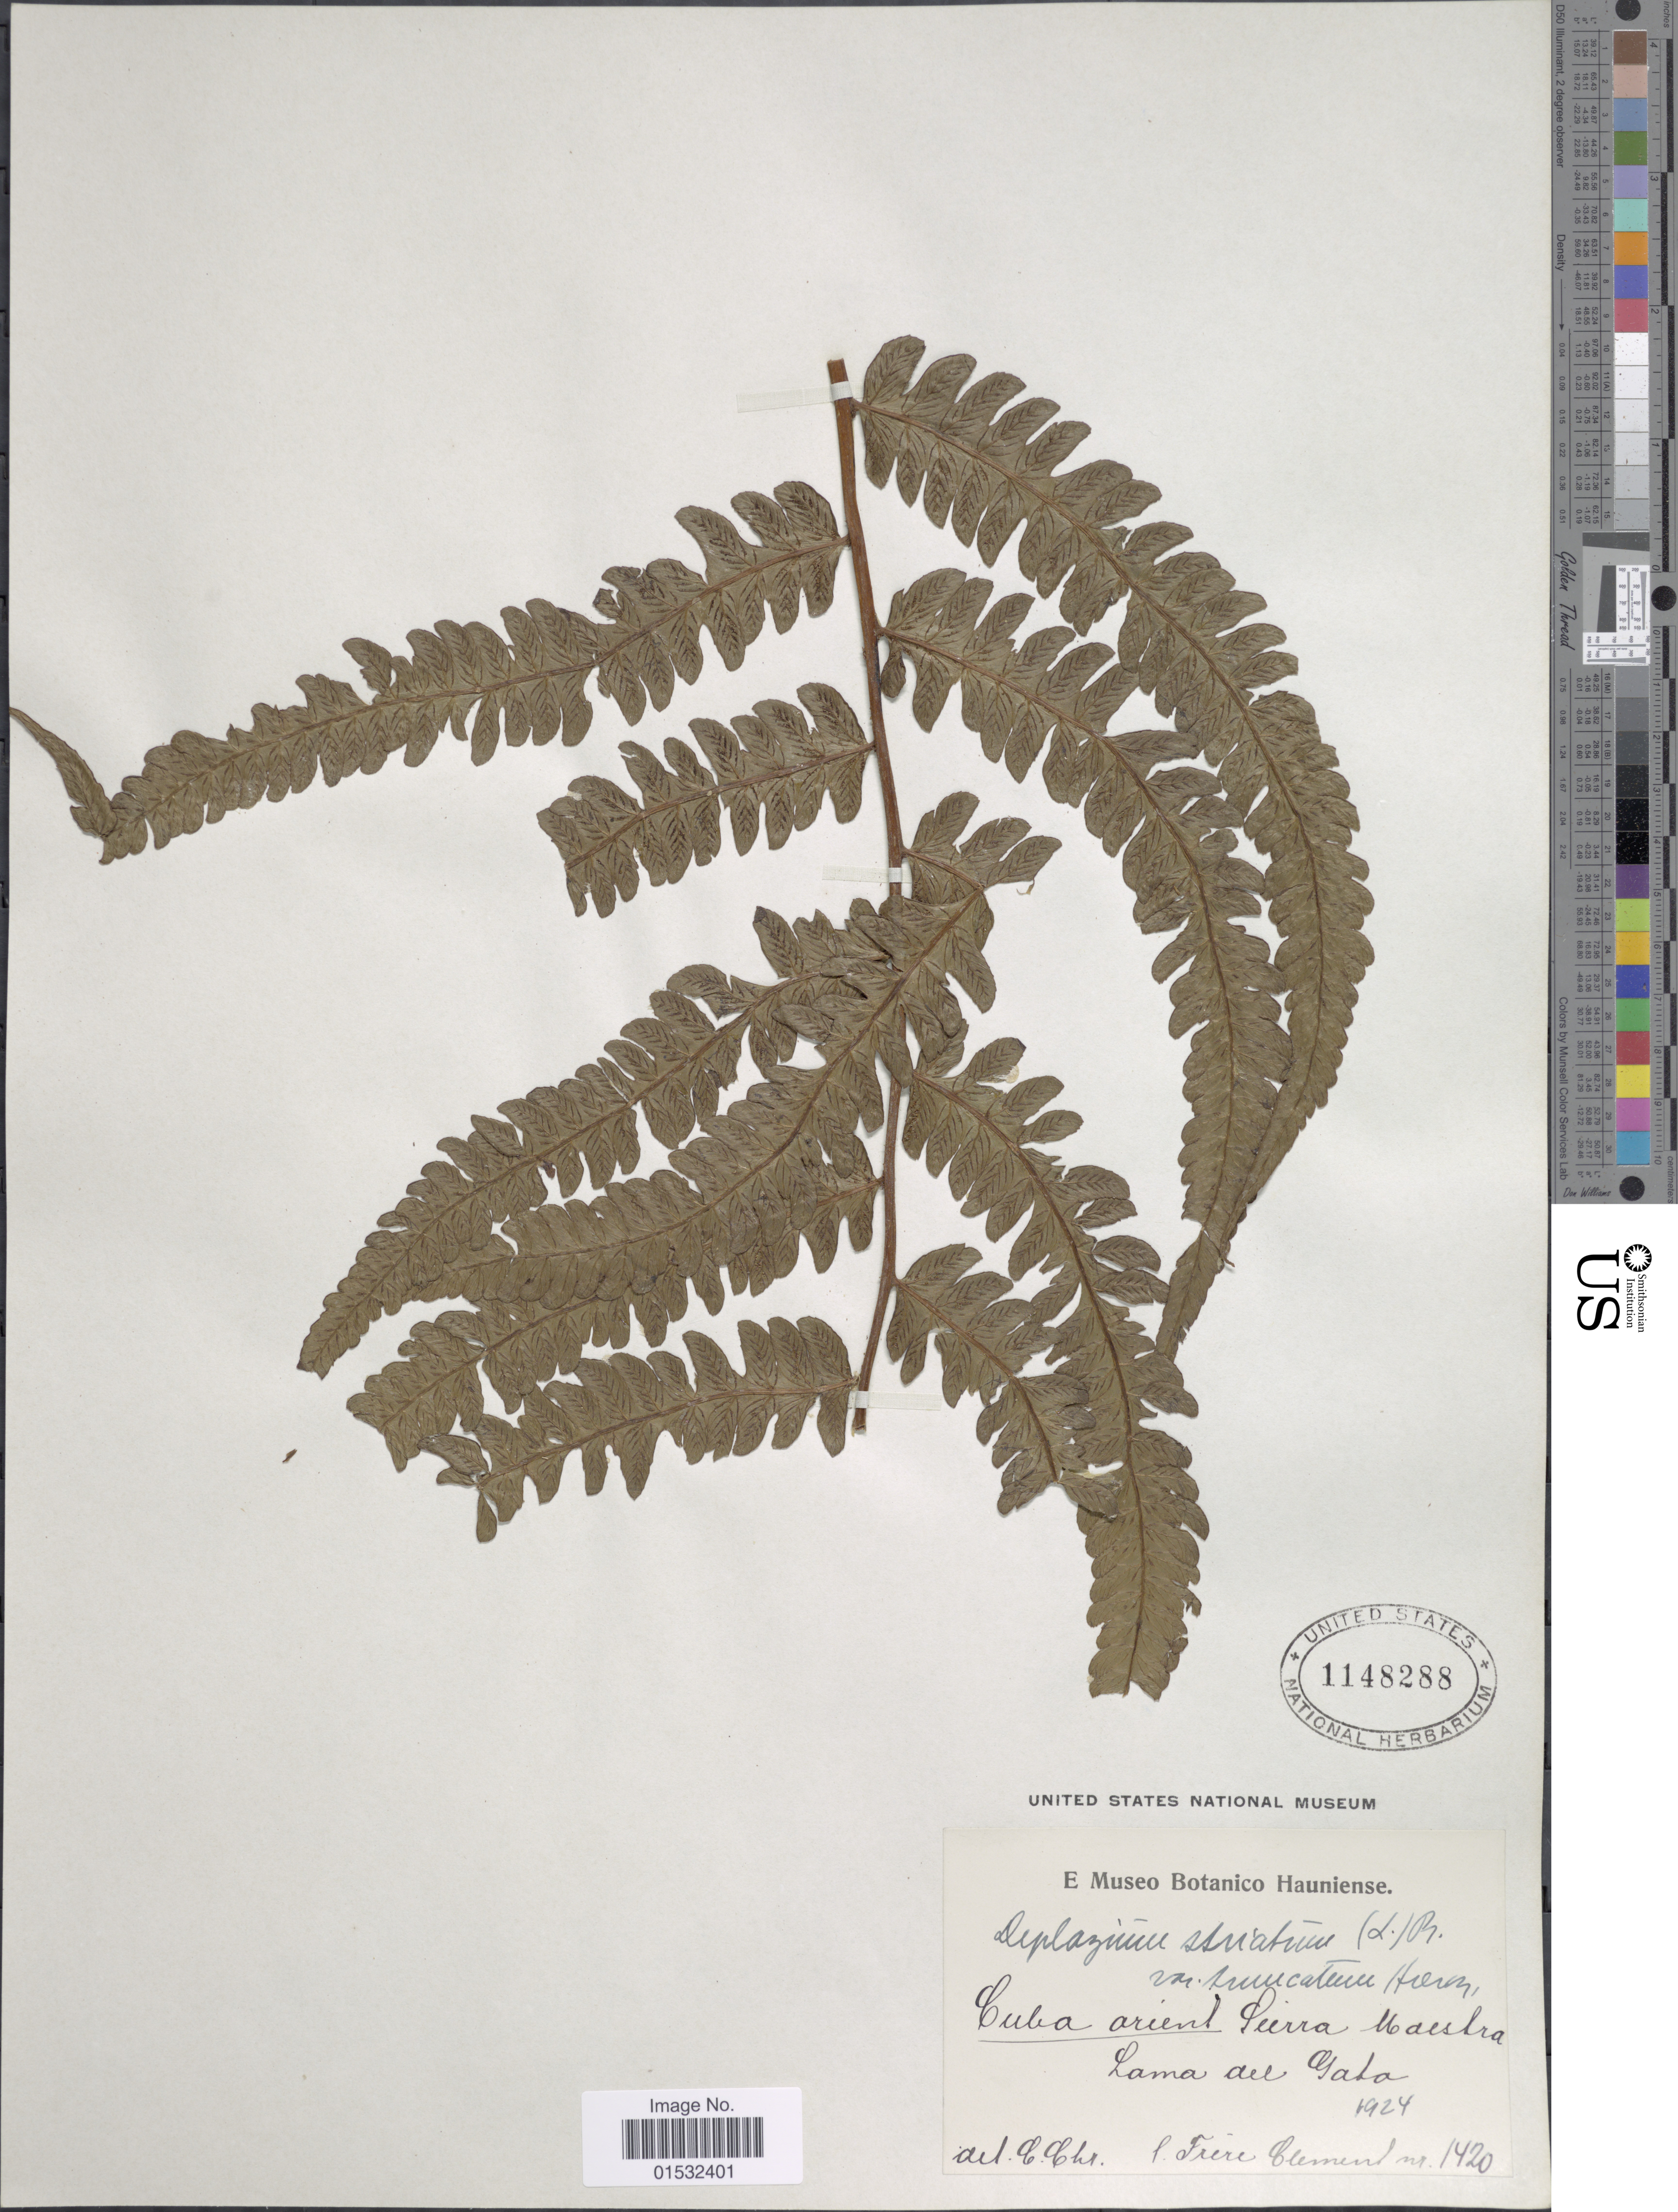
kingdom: Plantae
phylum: Tracheophyta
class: Polypodiopsida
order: Polypodiales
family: Athyriaceae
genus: Diplazium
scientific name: Diplazium striatum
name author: (L.) C. Presl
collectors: B. Clement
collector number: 1420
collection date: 1924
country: Cuba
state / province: Oriente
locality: Sierra Maestra. Loma del Gato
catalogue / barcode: US 1148288